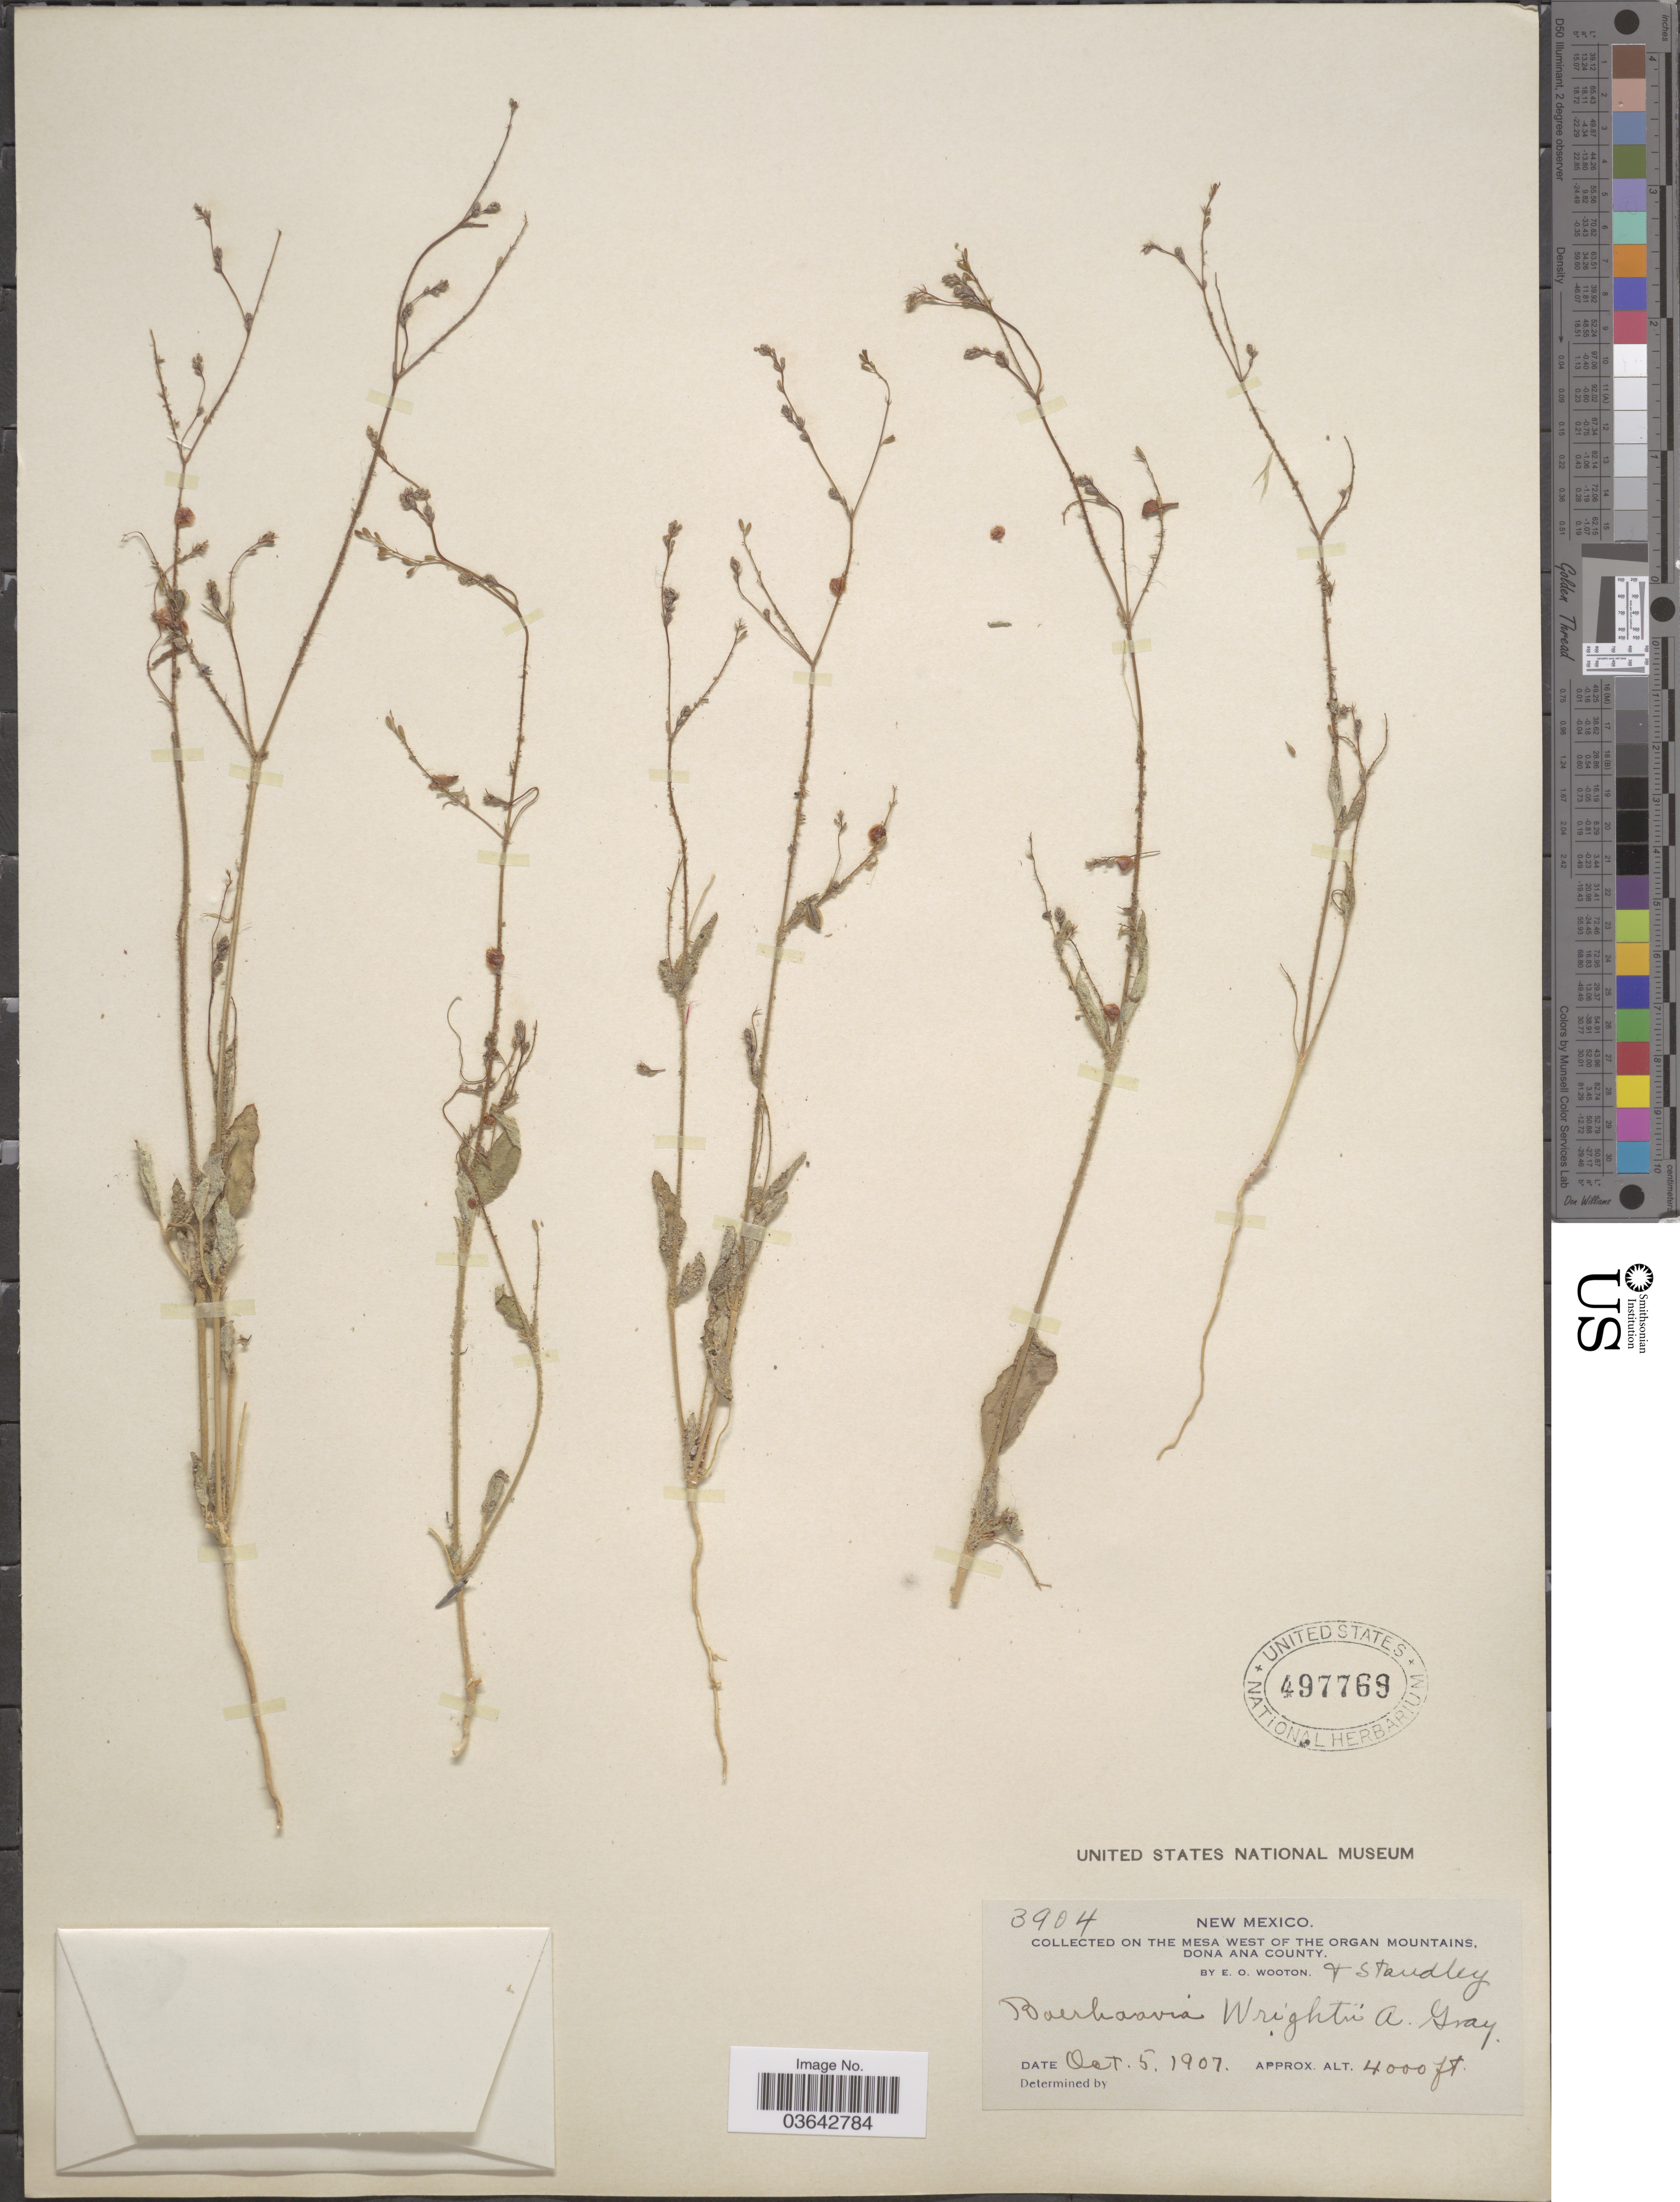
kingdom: Plantae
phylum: Tracheophyta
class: Magnoliopsida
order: Caryophyllales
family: Nyctaginaceae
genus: Boerhavia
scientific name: Boerhavia wrightii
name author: A. Gray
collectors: E. O. Wooton & Standley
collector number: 3904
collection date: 1907-10-05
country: United States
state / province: New Mexico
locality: The Mesa West of The Organ Mountains, Dona Ana County.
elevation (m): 1219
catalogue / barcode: US 497769